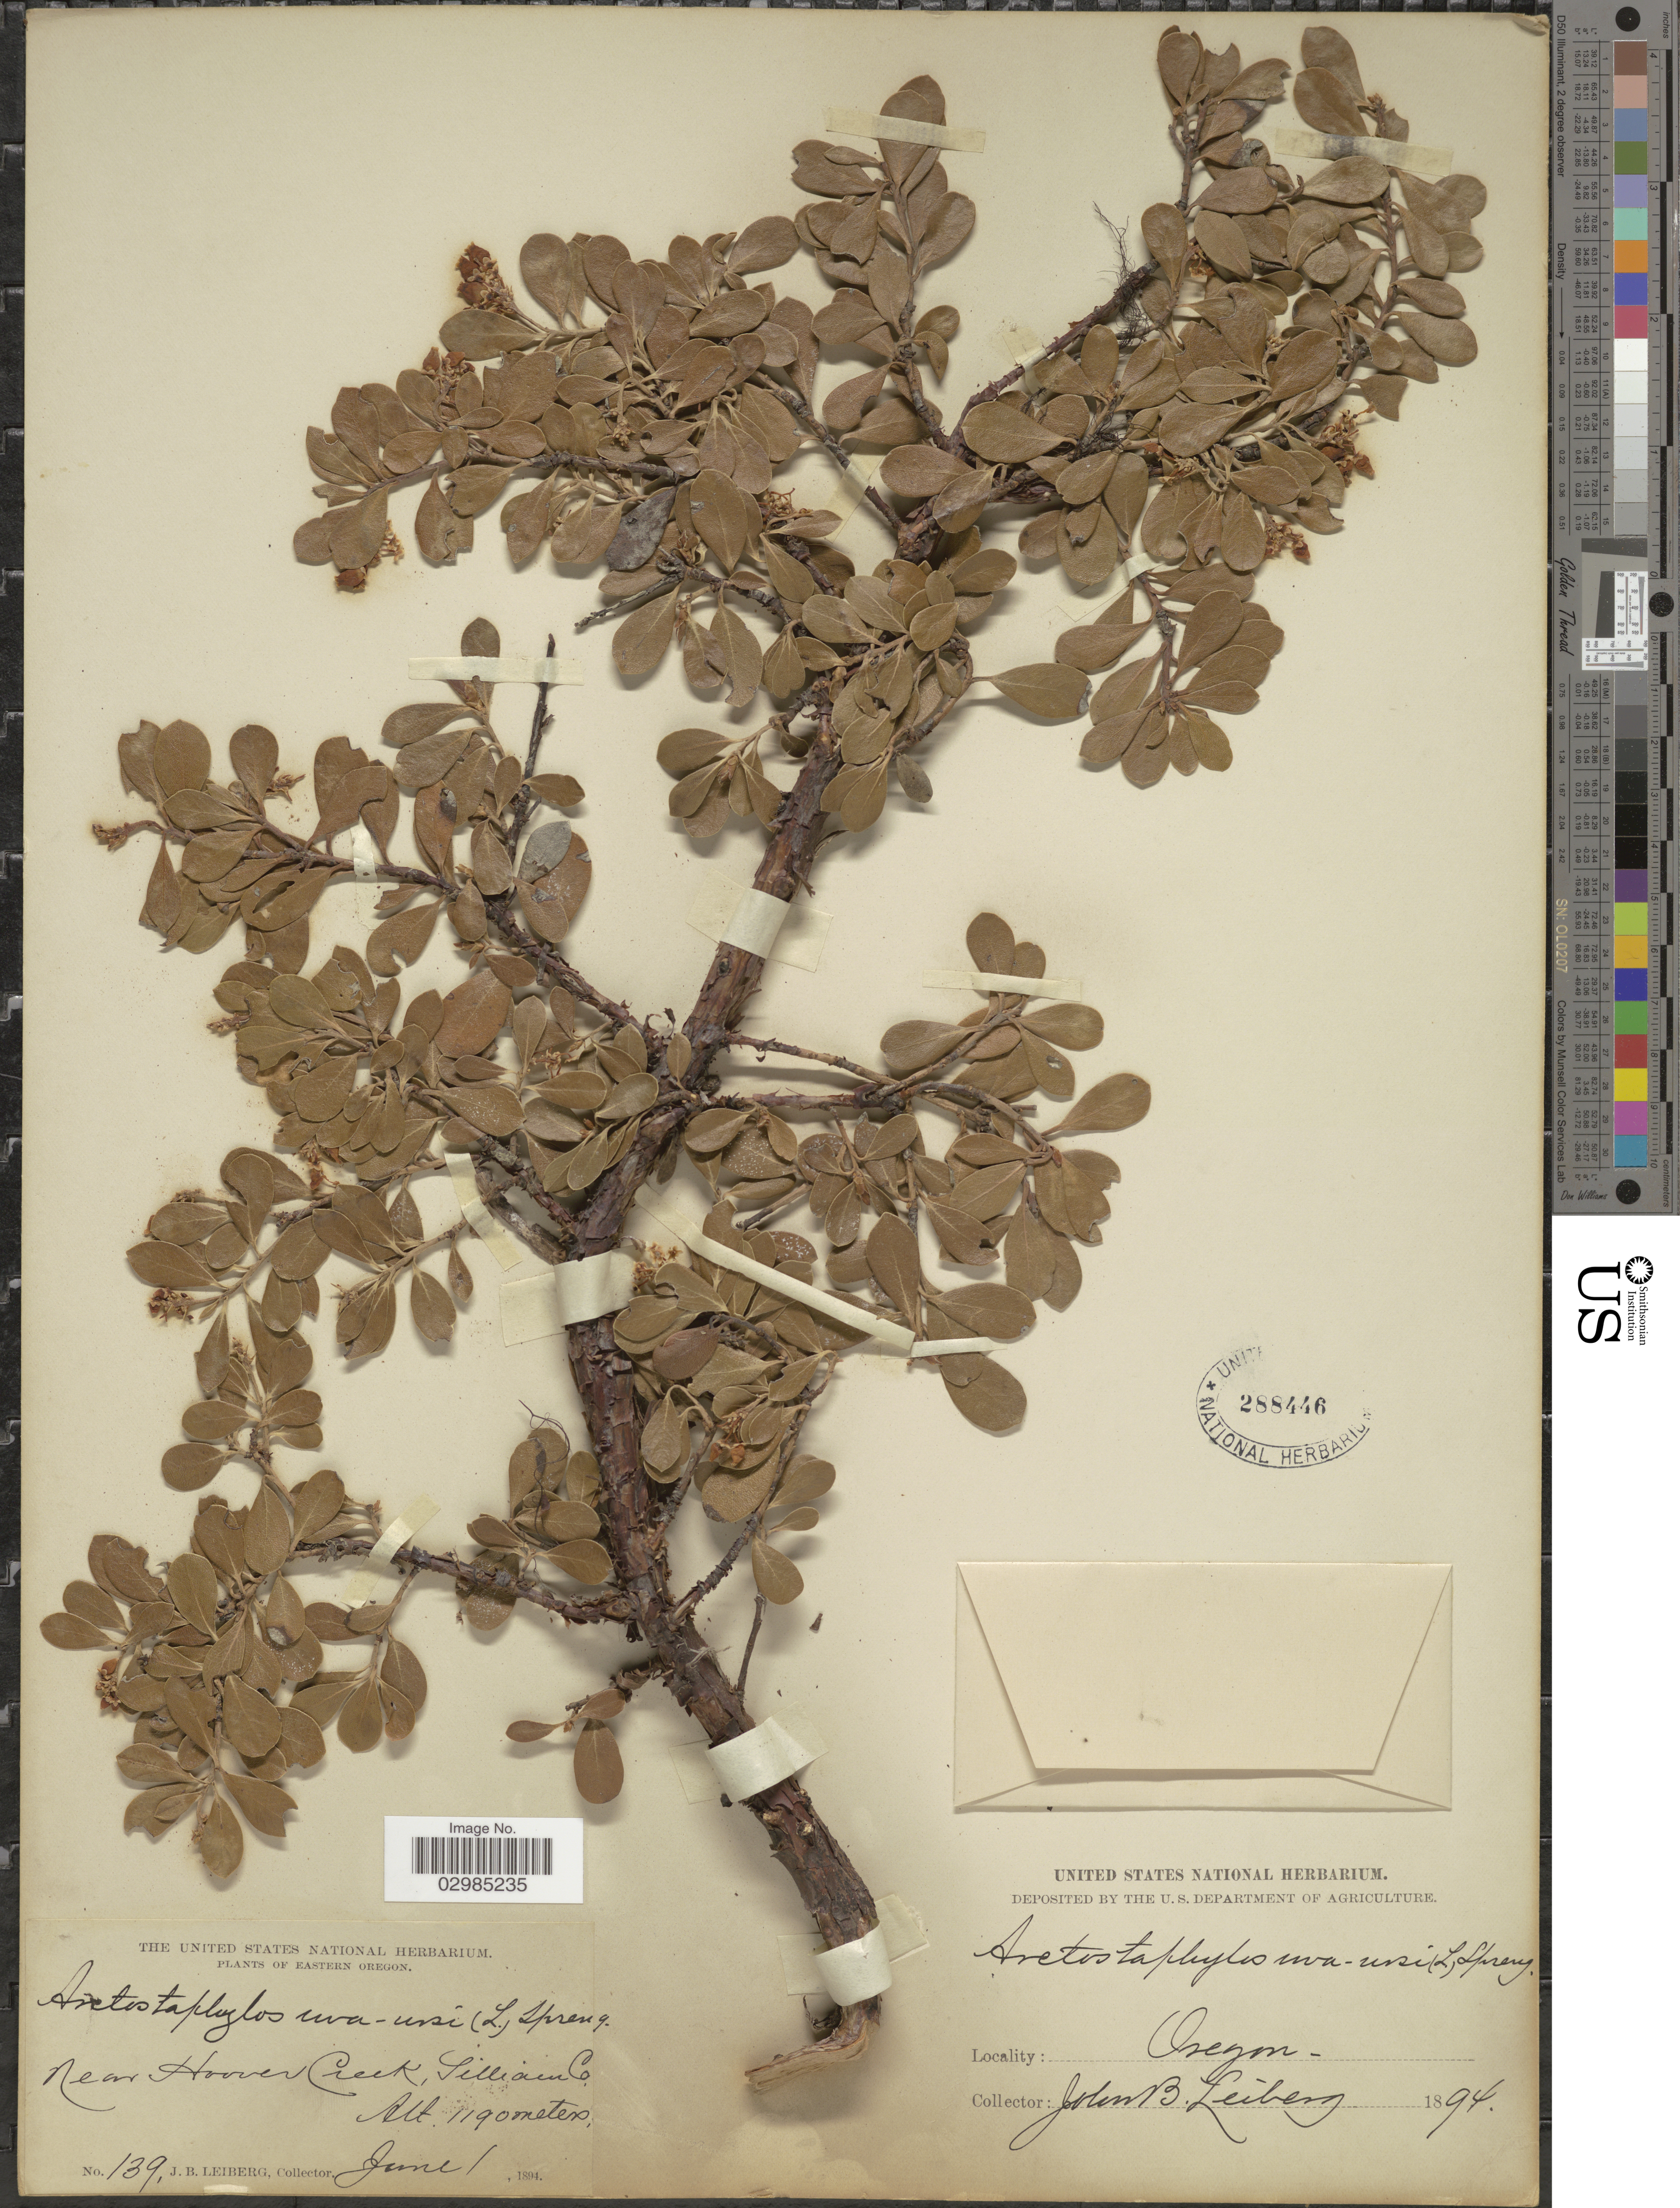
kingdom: Plantae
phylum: Tracheophyta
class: Magnoliopsida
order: Ericales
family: Ericaceae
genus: Arctostaphylos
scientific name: Arctostaphylos uva-ursi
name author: (L.) Spreng.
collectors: J. B. Leiberg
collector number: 139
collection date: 1894-06-01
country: United States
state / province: Oregon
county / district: Gilliam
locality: Eastern Oregon. Near Hoover Creek, Gilliam Co.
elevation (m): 1190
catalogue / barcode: US 288446